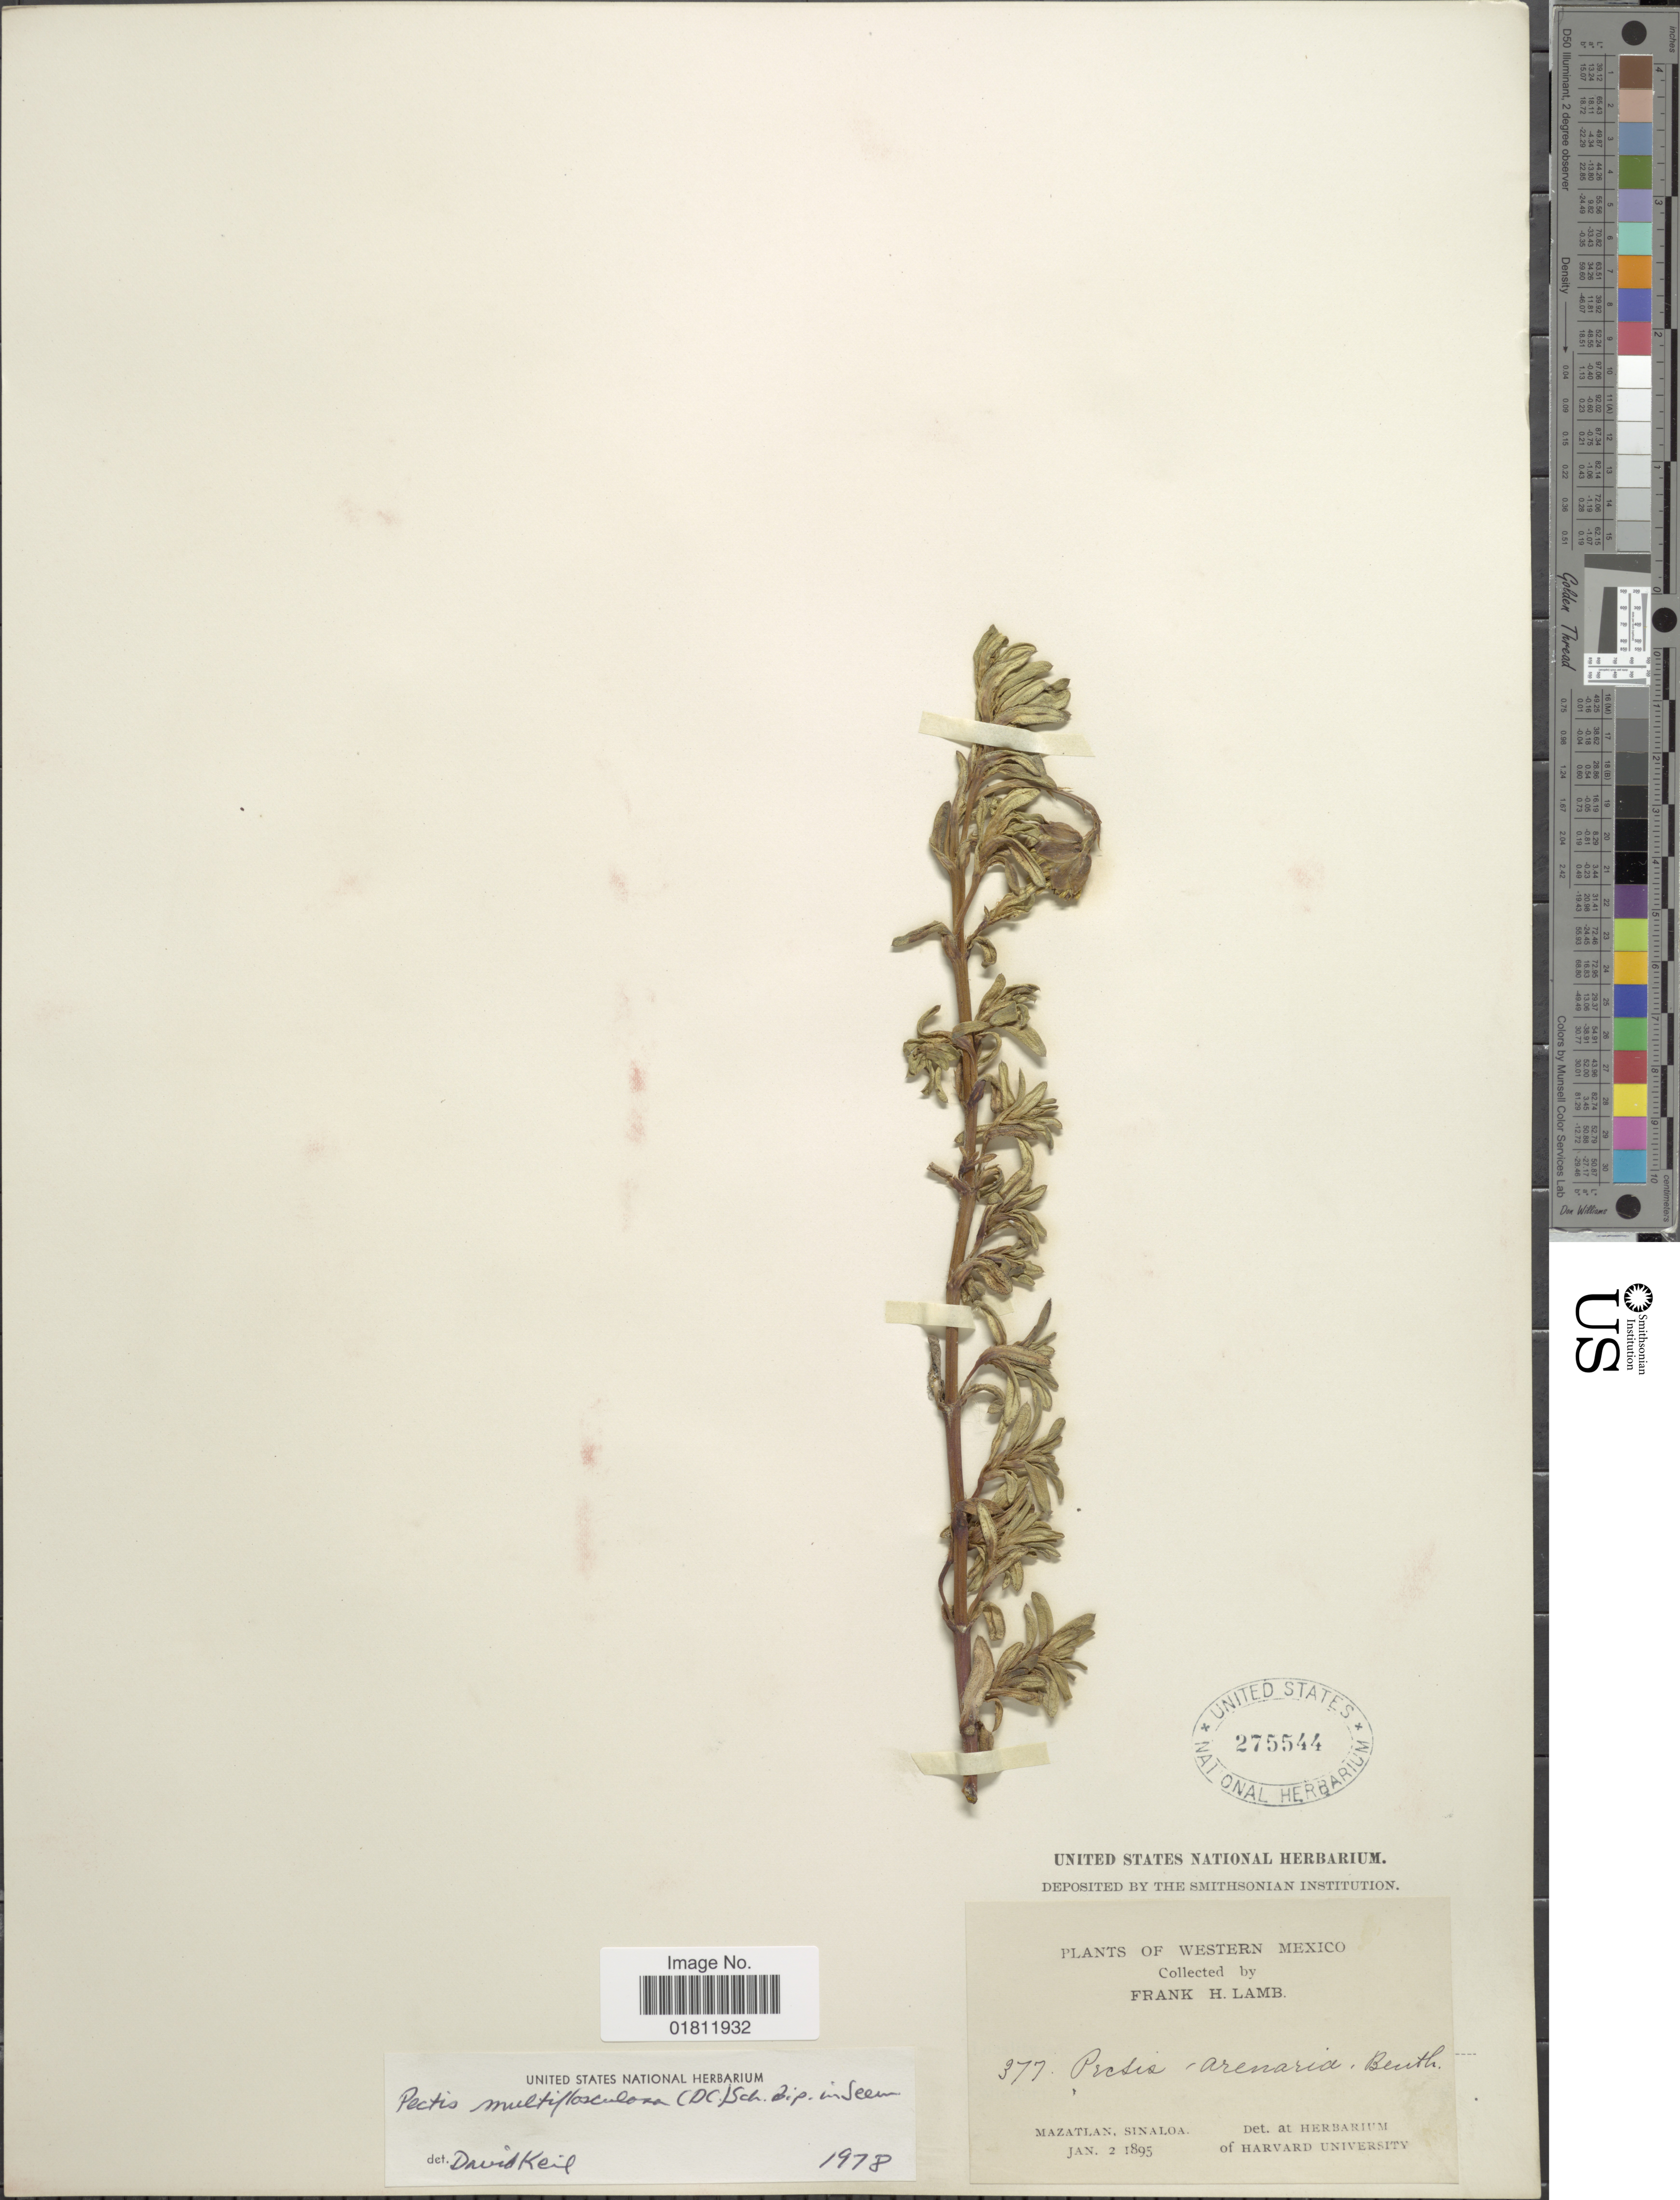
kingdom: Plantae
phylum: Tracheophyta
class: Magnoliopsida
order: Asterales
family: Asteraceae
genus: Pectis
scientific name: Pectis multiflosculosa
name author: (DC.) Sch. Bip.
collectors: F. H. Lamb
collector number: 377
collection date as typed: Jan 2 1895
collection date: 1895-01-02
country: Mexico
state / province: Sinaloa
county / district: Mazatlán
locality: Mazatlán.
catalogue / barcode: US 275544